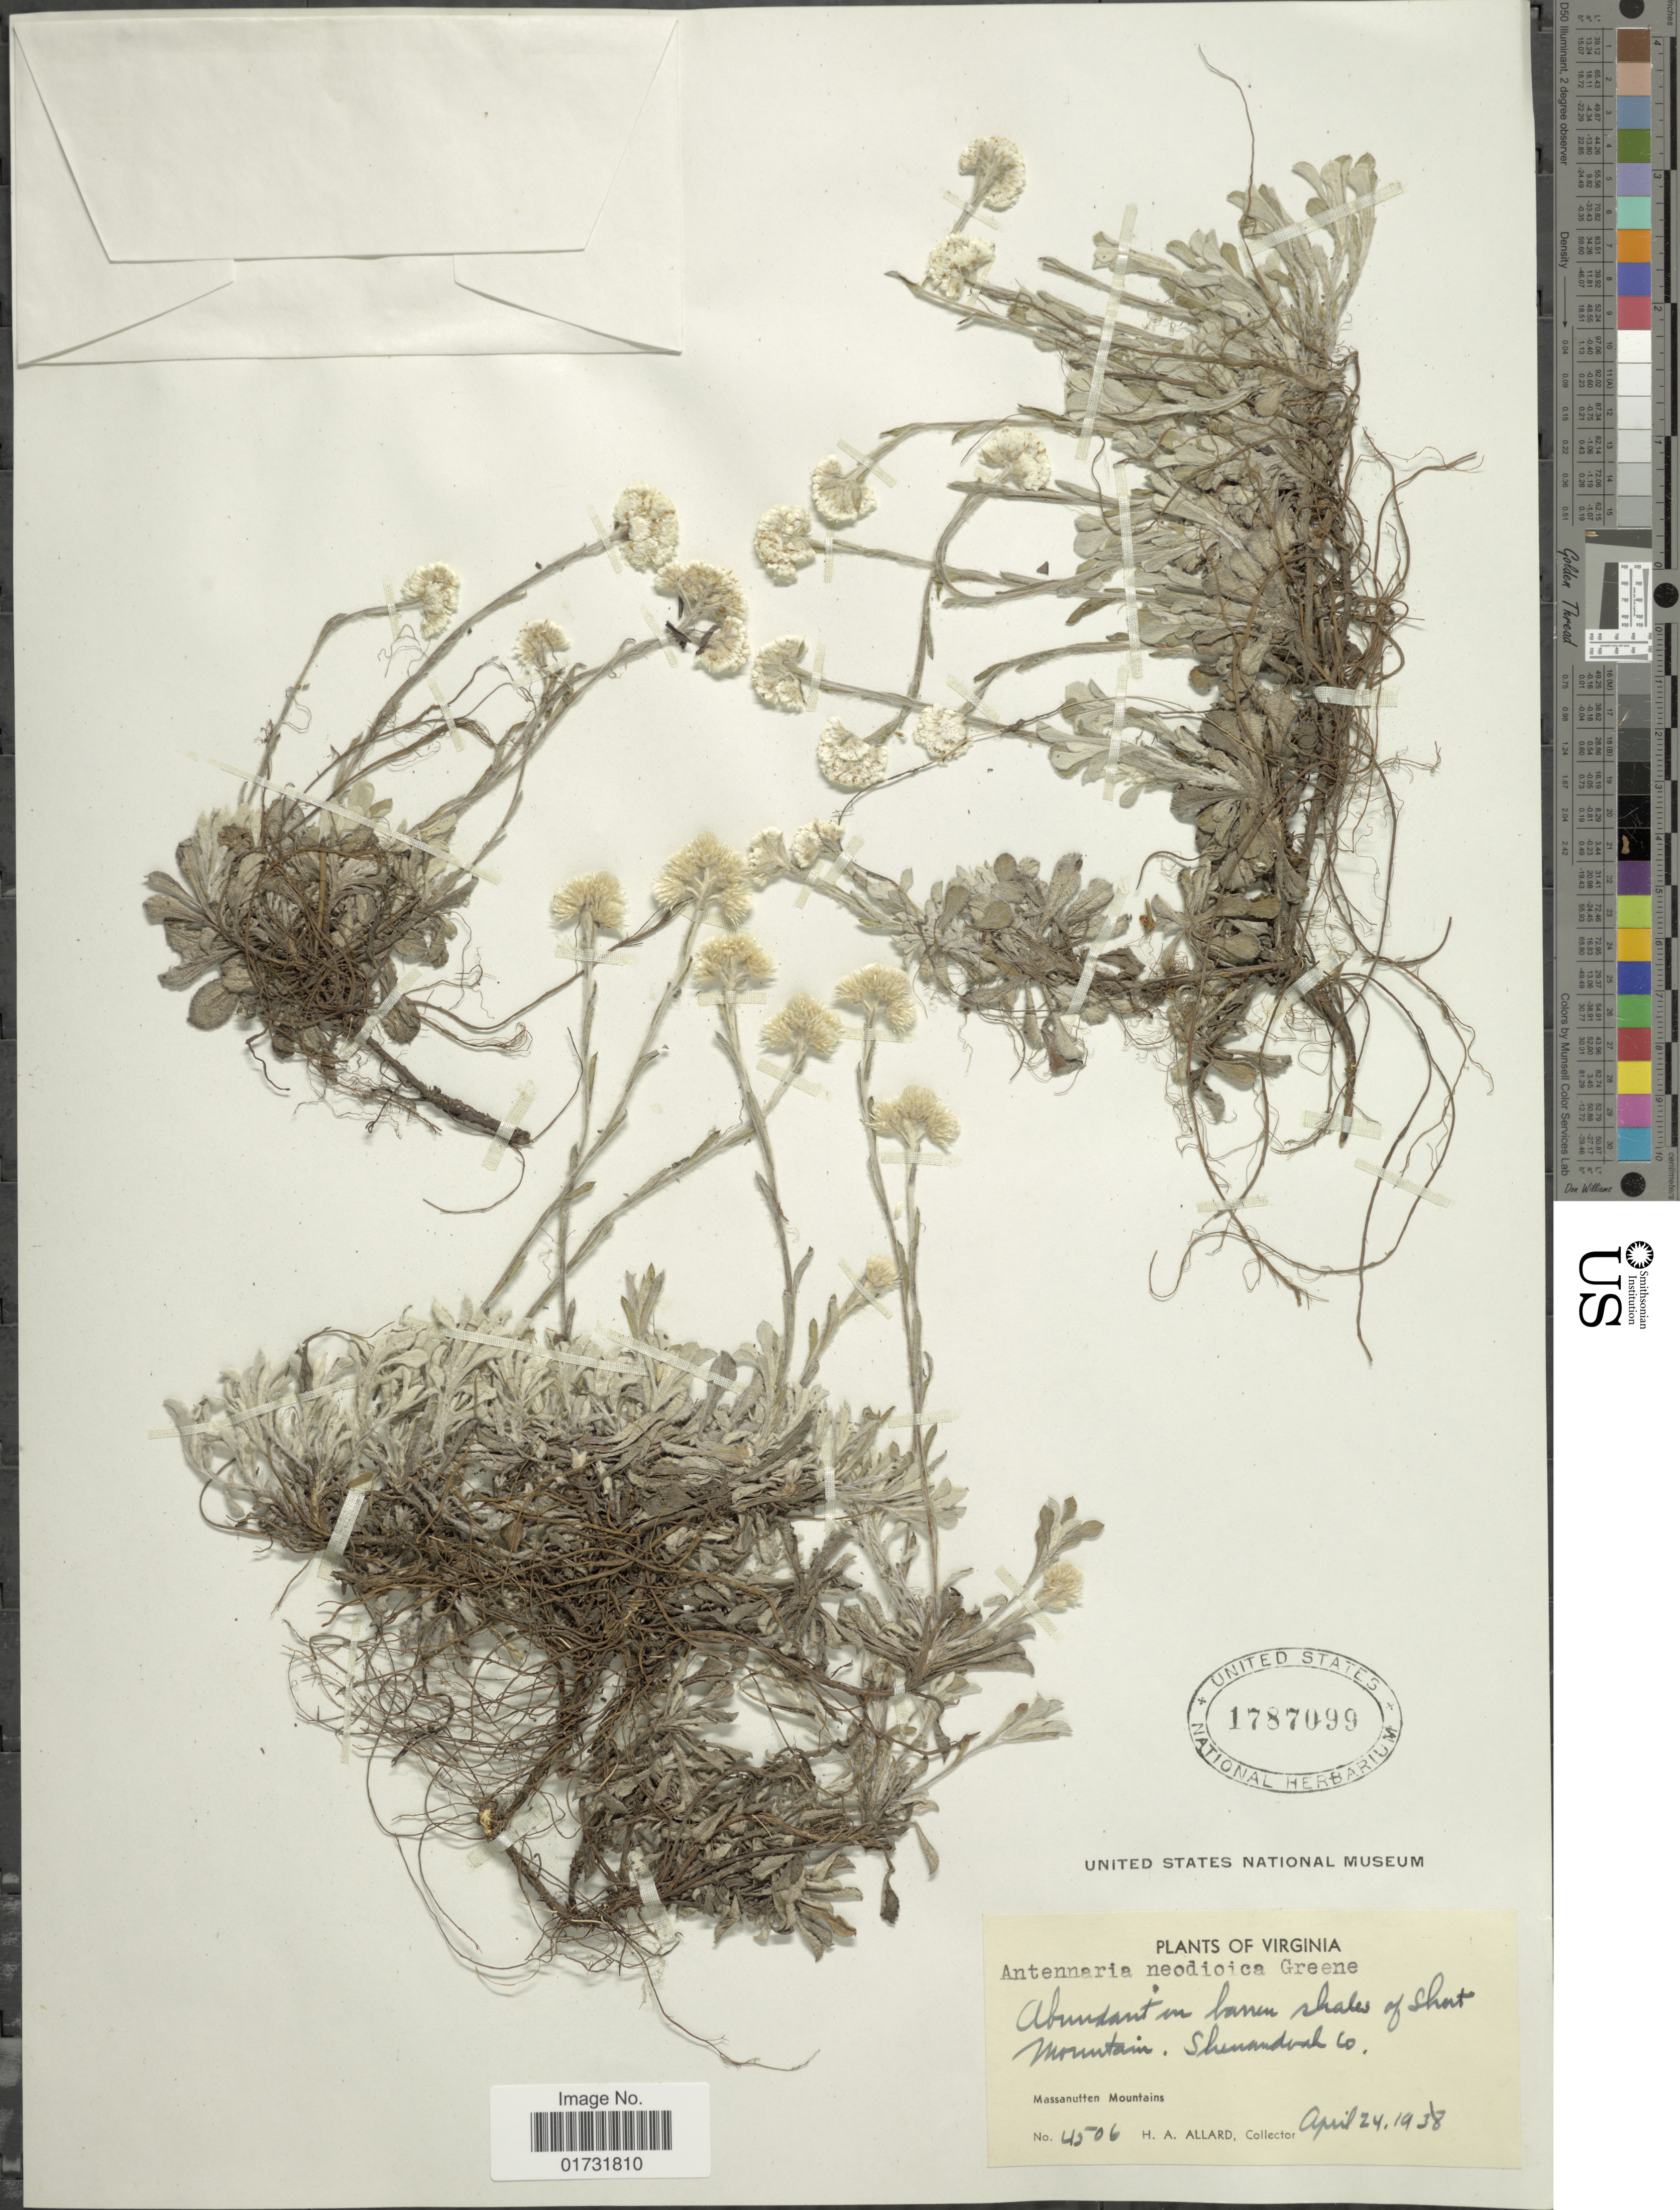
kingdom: Plantae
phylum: Tracheophyta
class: Magnoliopsida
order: Asterales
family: Asteraceae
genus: Antennaria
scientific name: Antennaria neodioica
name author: Greene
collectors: H. A. Allard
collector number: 4506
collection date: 1938-04-24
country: United States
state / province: Virginia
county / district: Shenandoah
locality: Short mountain. Shenandoah Co. Massanutten Mountains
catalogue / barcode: US 1787099